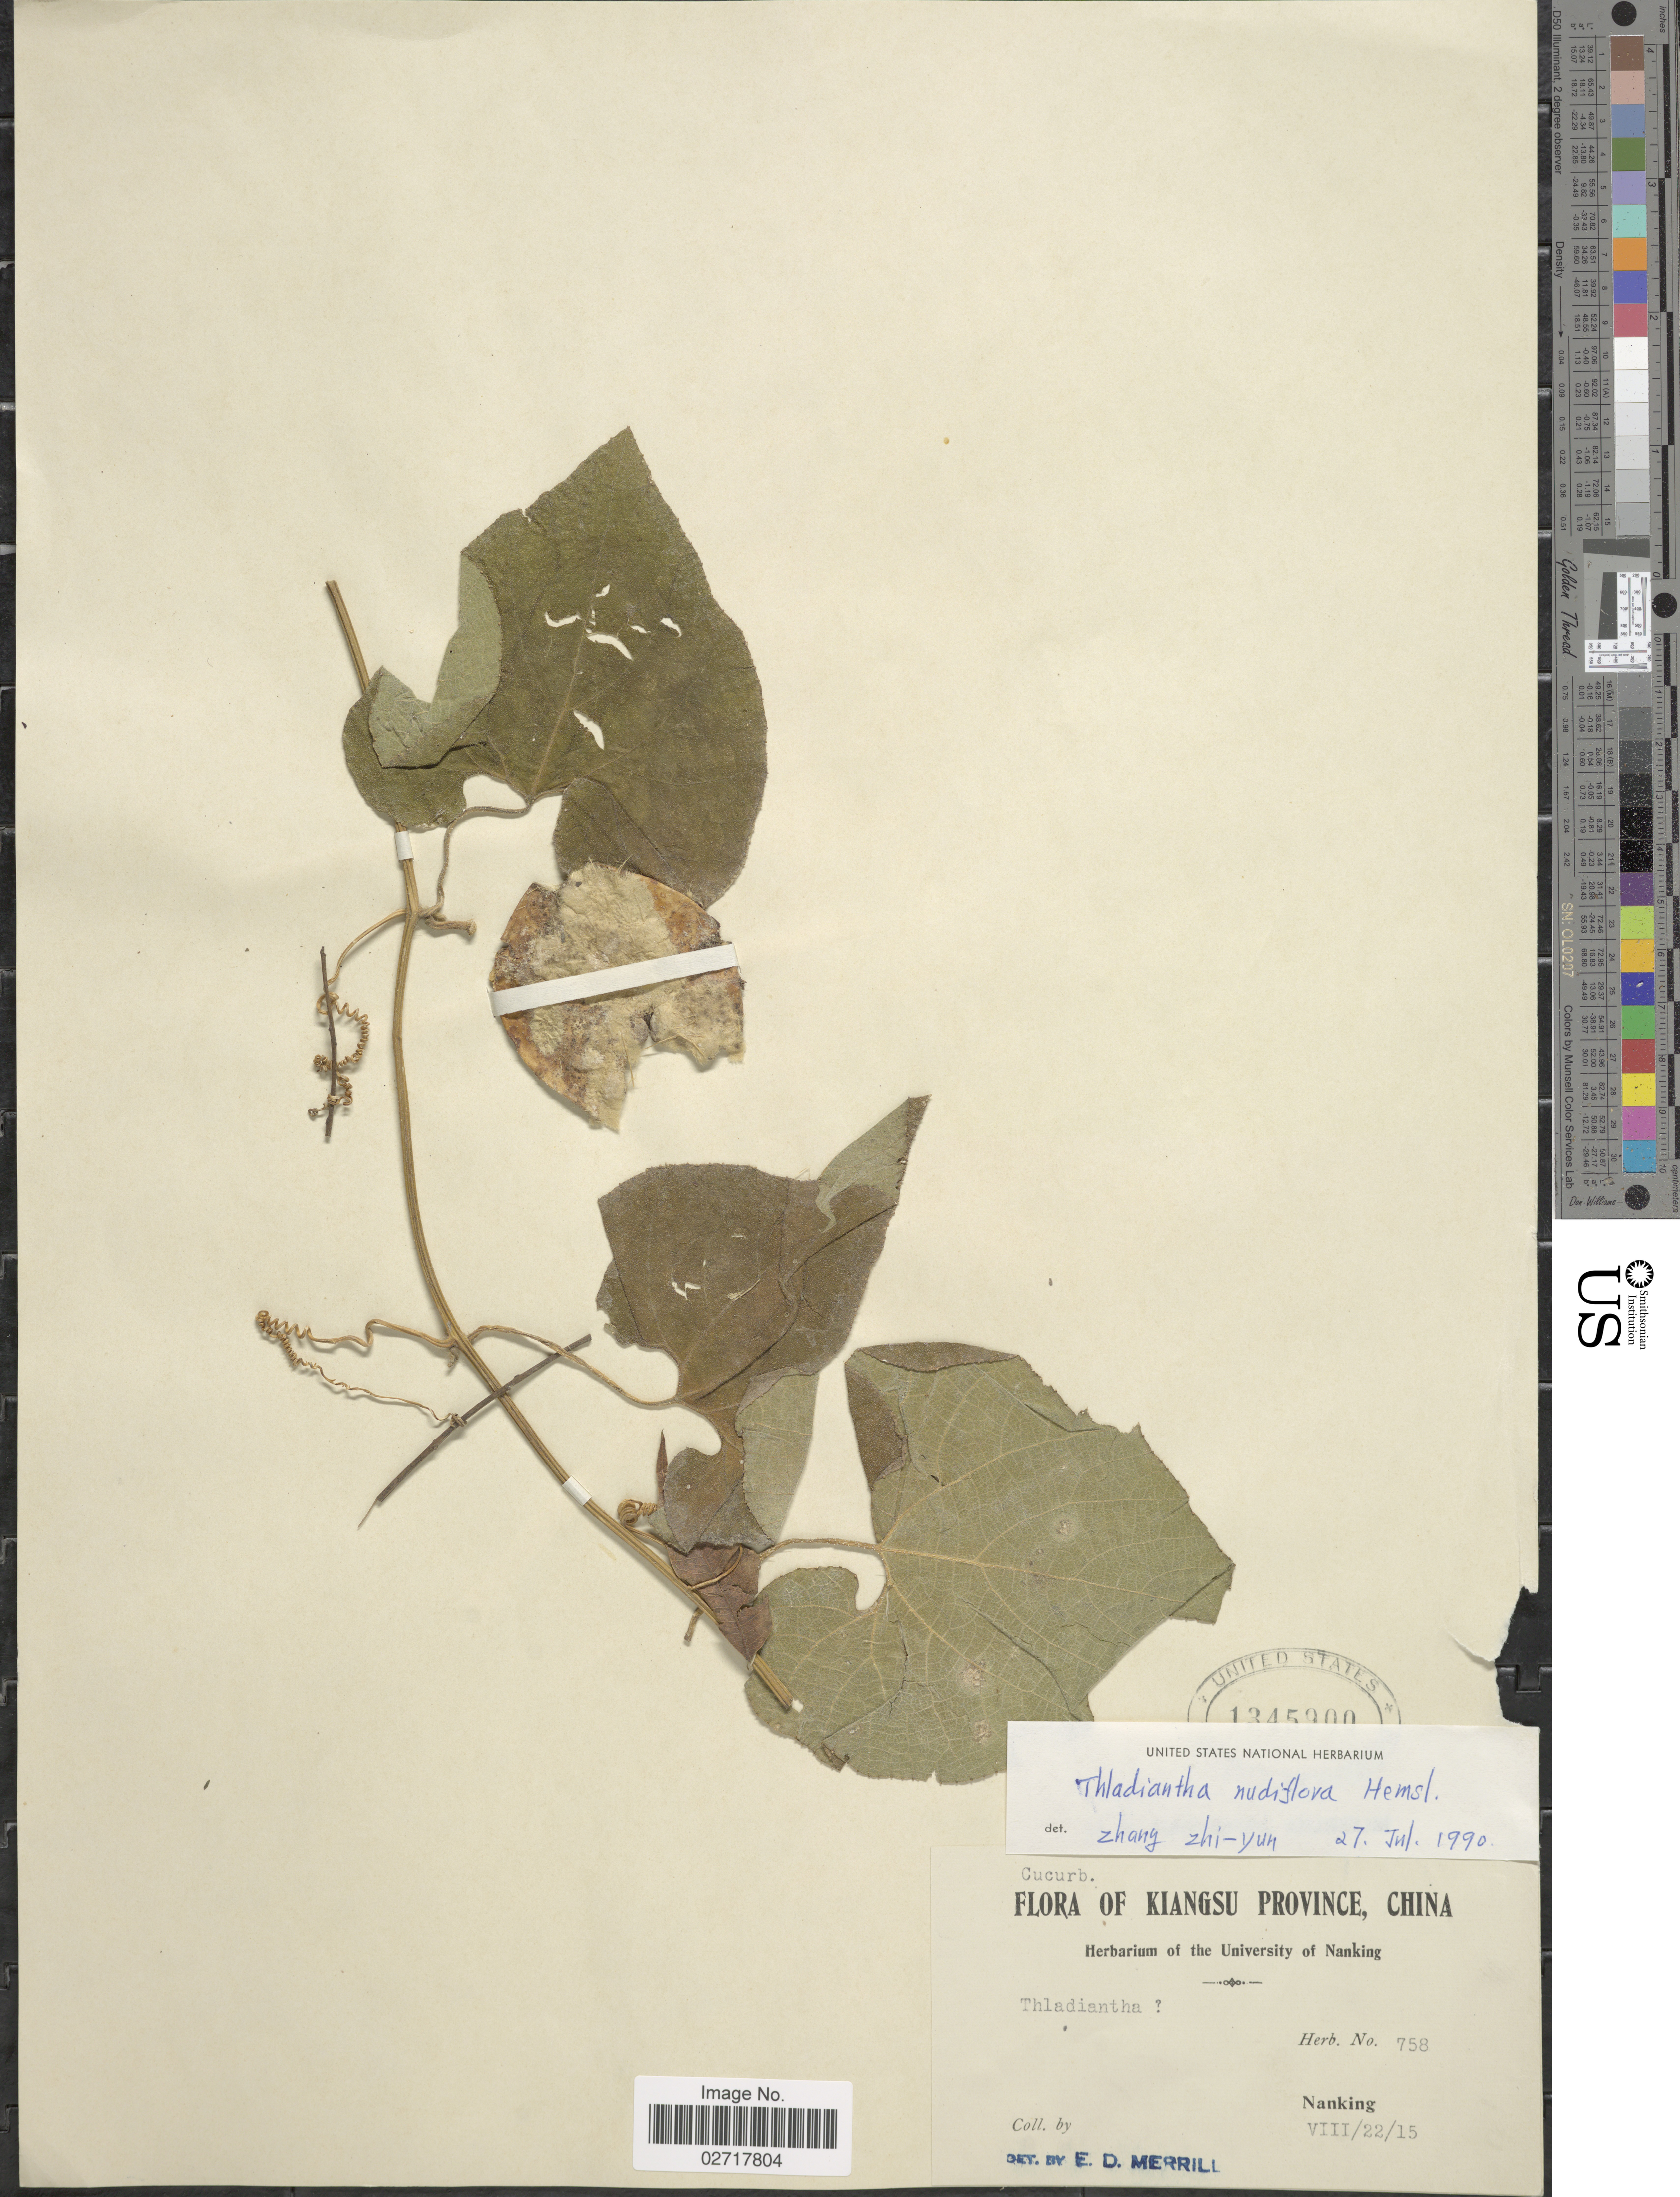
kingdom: Plantae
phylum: Tracheophyta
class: Magnoliopsida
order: Cucurbitales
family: Cucurbitaceae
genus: Thladiantha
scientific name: Thladiantha nudiflora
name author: Hemsl.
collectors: ex herb. University of Nanking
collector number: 758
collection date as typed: Transcribed d/m/y: 22/8/15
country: China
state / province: Jiangsu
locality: Kiangsu Province, Nanking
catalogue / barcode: US 1345900